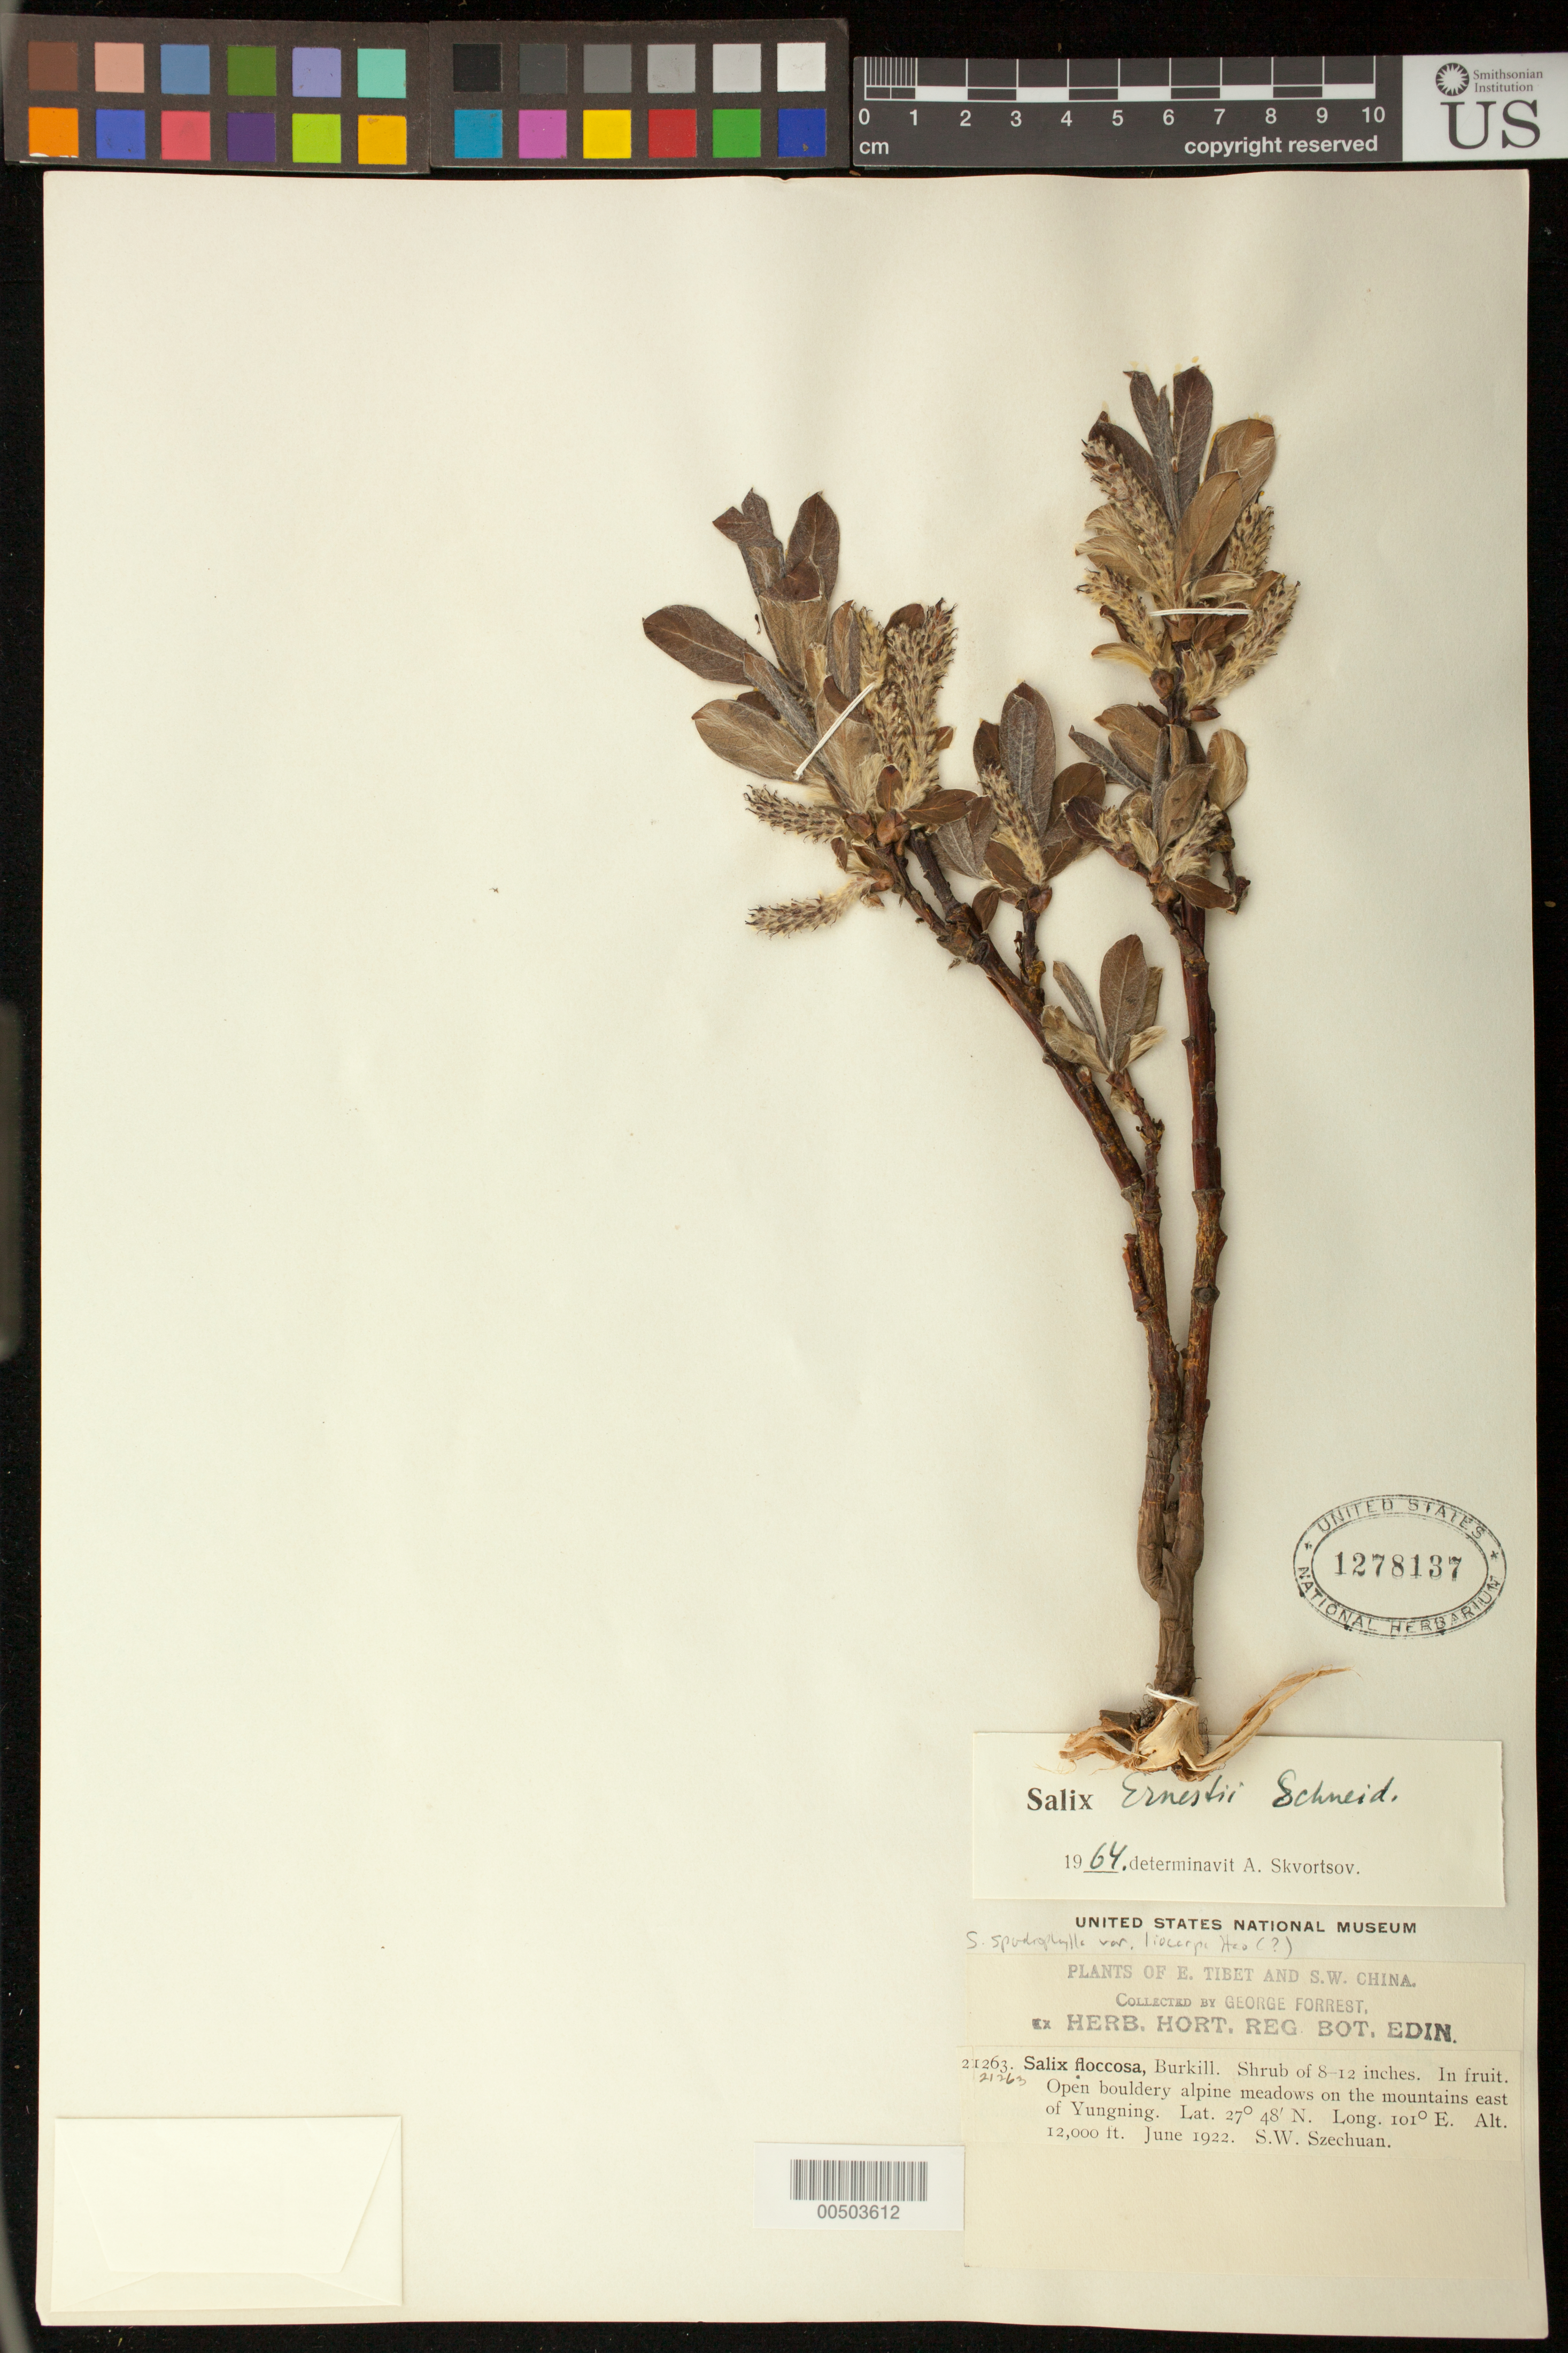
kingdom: Plantae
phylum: Tracheophyta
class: Magnoliopsida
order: Malpighiales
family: Salicaceae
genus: Salix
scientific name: Salix spodiophylla f. liocarpa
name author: K.S. Hao ex C.F. Fang & A.K. Skvortsov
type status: Isotype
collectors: G. Forrest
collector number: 21263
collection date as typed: Jun 1922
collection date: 1922-06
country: China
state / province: Sichuan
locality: S.W. Szechuan. Open bouldery alpine meadows on the mountains east of Yungning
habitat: Shrub of 8-12 inches. In fruit.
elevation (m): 3658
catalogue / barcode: US 1278137